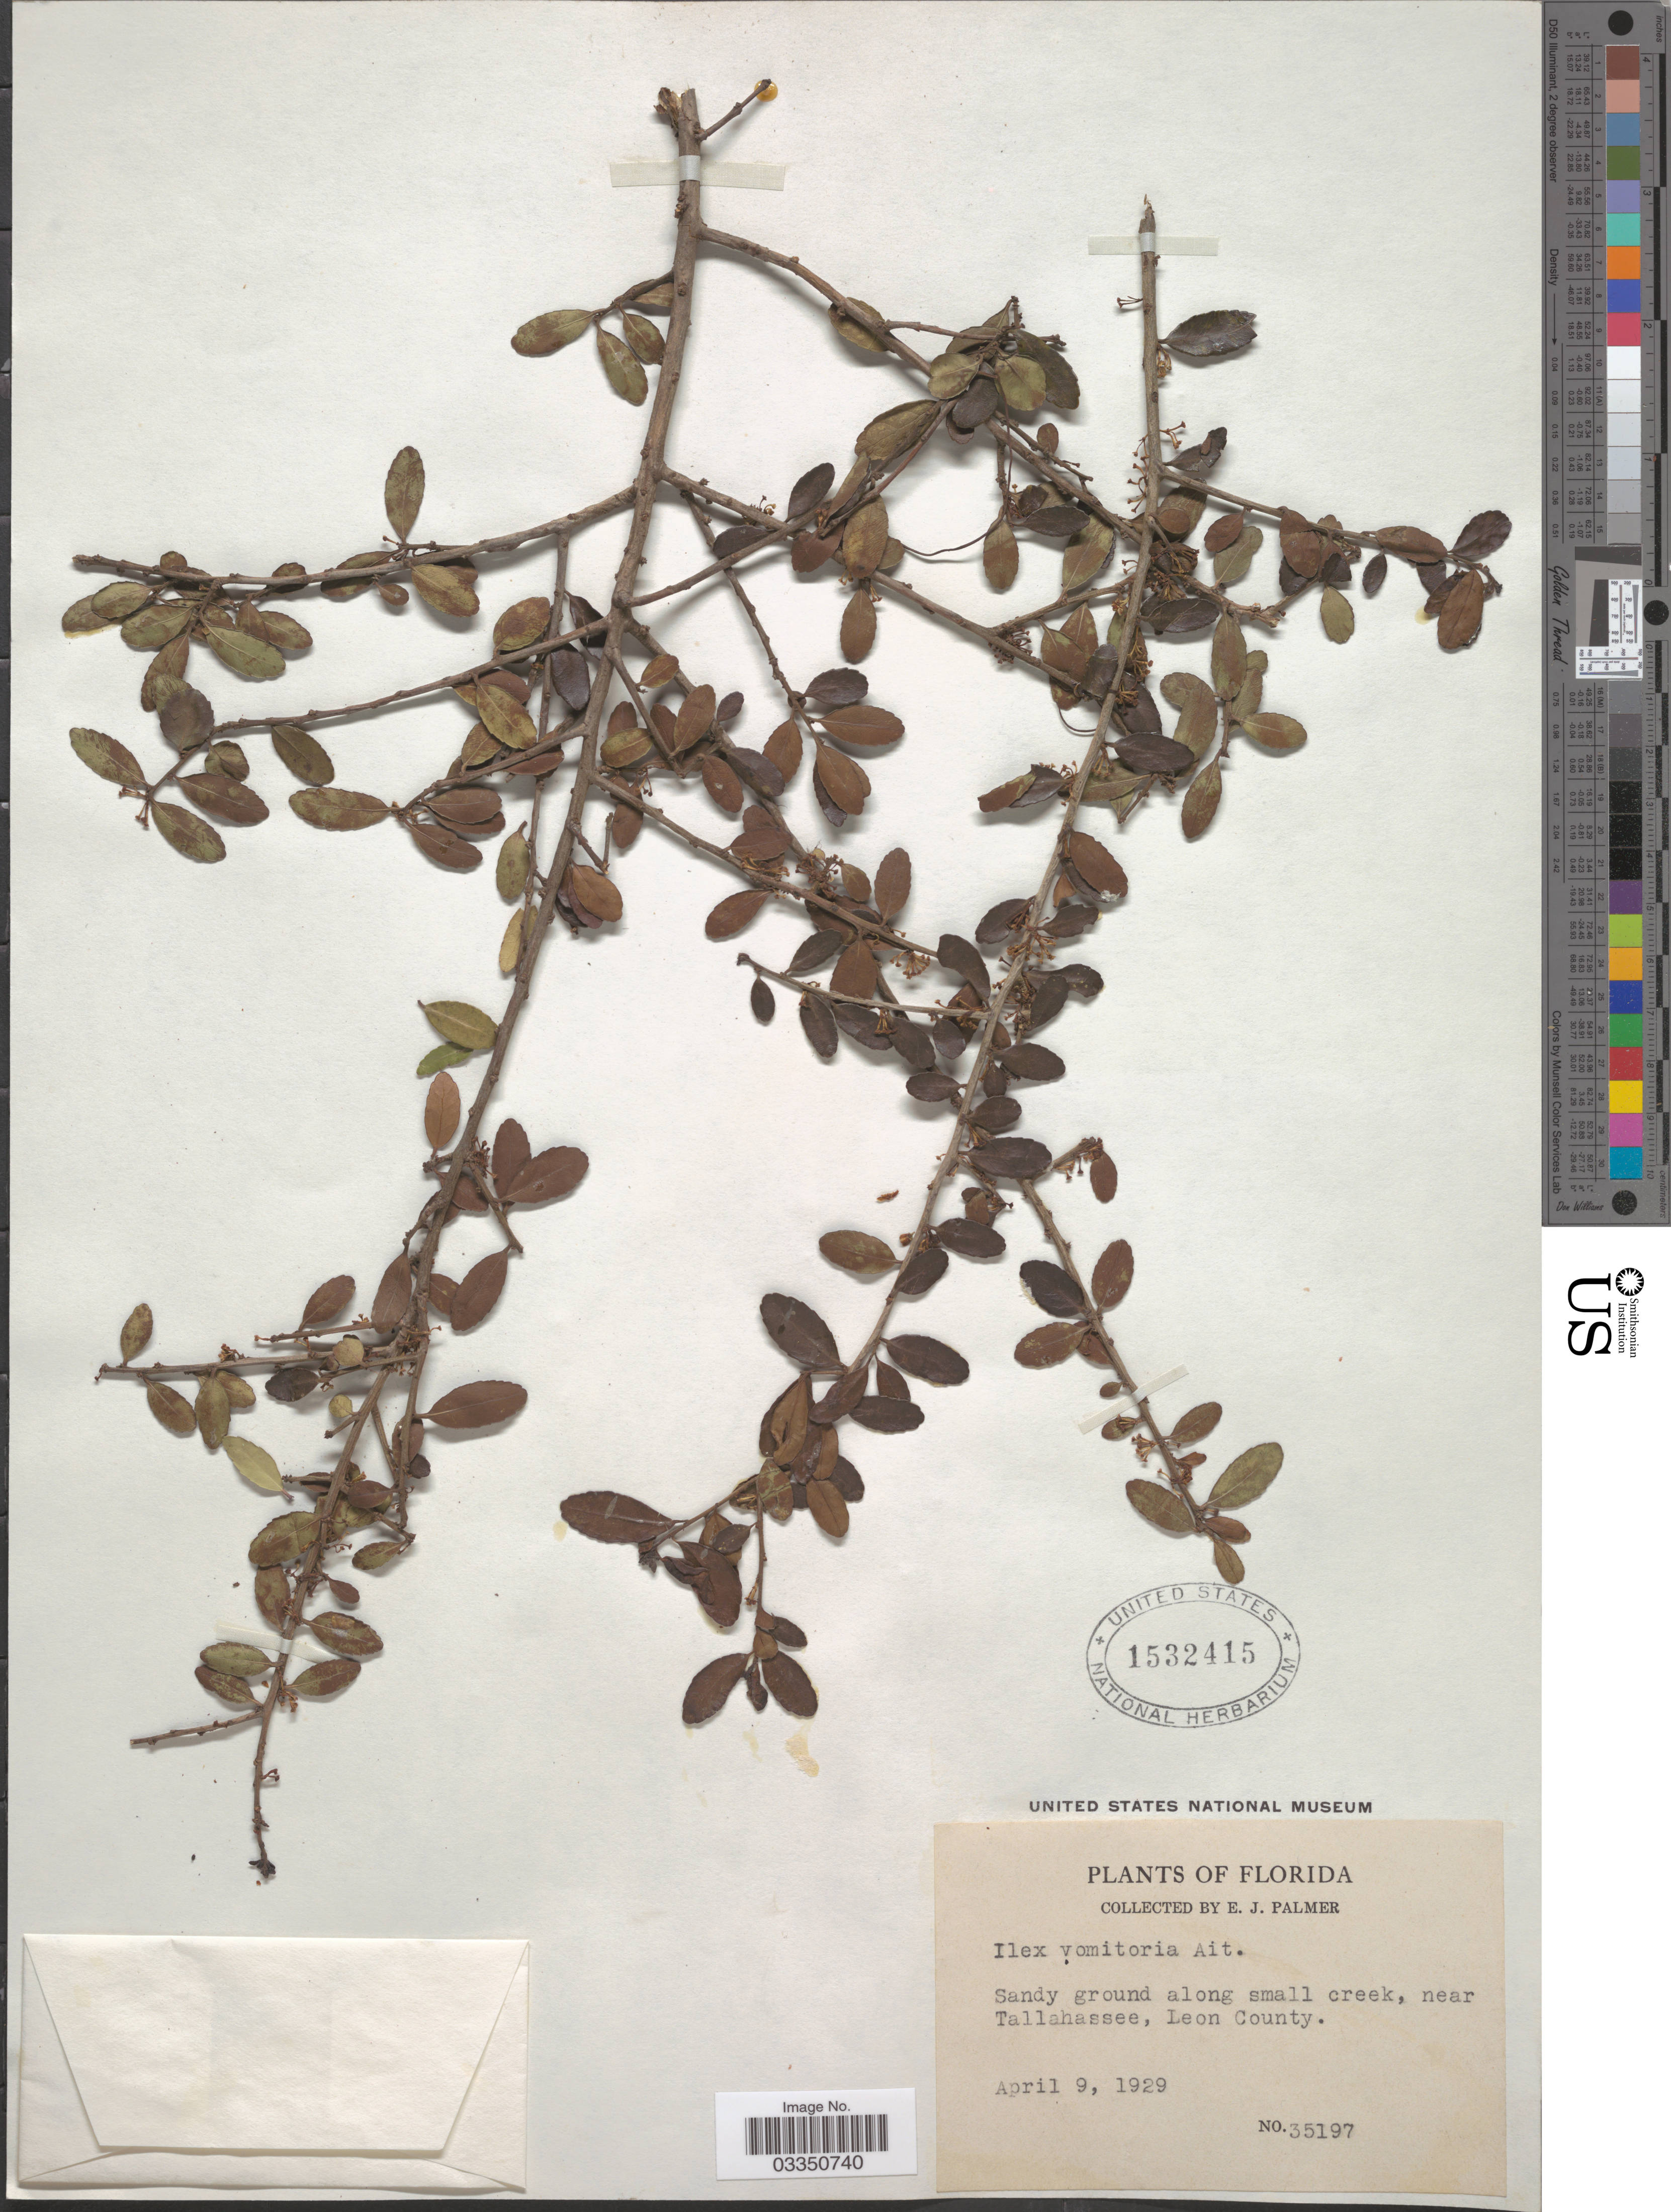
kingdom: Plantae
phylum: Tracheophyta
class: Magnoliopsida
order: Aquifoliales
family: Aquifoliaceae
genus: Ilex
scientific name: Ilex vomitoria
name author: Aiton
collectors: E. J. Palmer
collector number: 35197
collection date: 1929-04-09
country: United States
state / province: Florida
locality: Near Tallahassee, Leon County.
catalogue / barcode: US 1532415